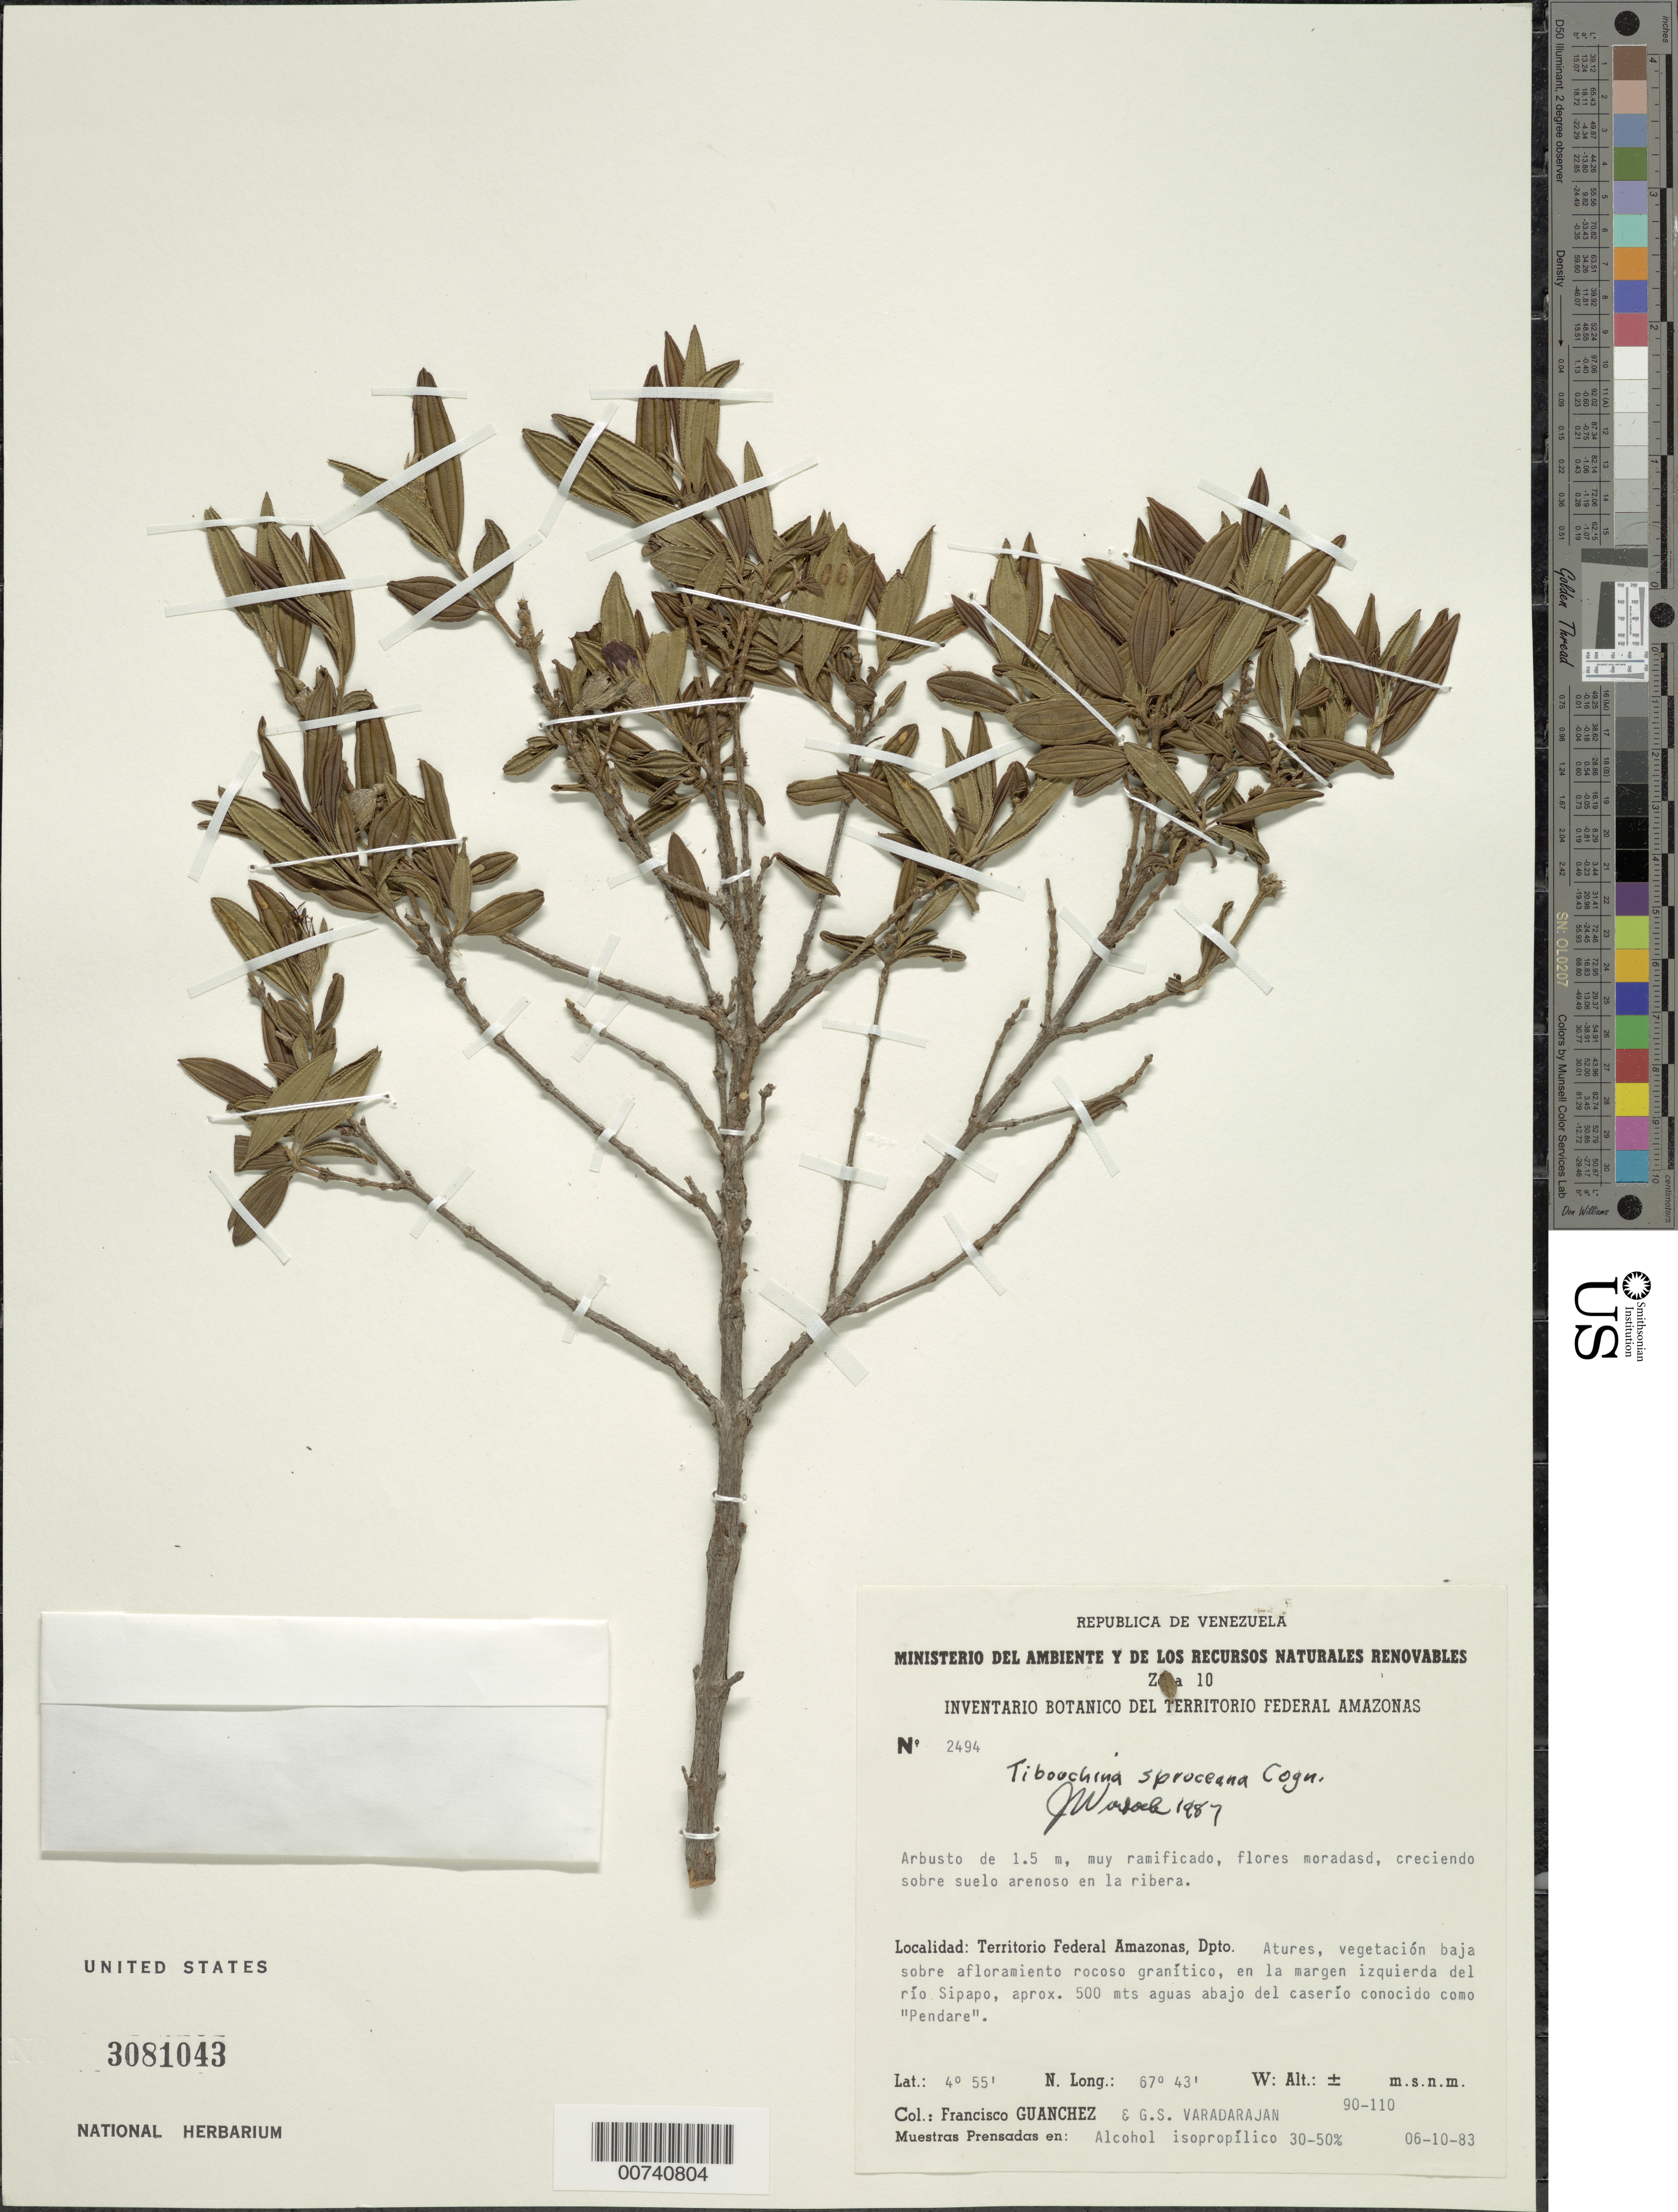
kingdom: Plantae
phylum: Tracheophyta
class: Magnoliopsida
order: Myrtales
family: Melastomataceae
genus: Tibouchina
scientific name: Tibouchina spruceana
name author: Cogn.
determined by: Wurdack, John J., (US), US (UNITED STATES)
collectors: F. Guánchez M.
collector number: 2494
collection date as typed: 6-Oct-83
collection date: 1983-10-06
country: Venezuela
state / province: Amazonas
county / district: Atures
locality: Río Sipapo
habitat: Low vegetation on granite rocks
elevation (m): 90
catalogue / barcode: US 3081043